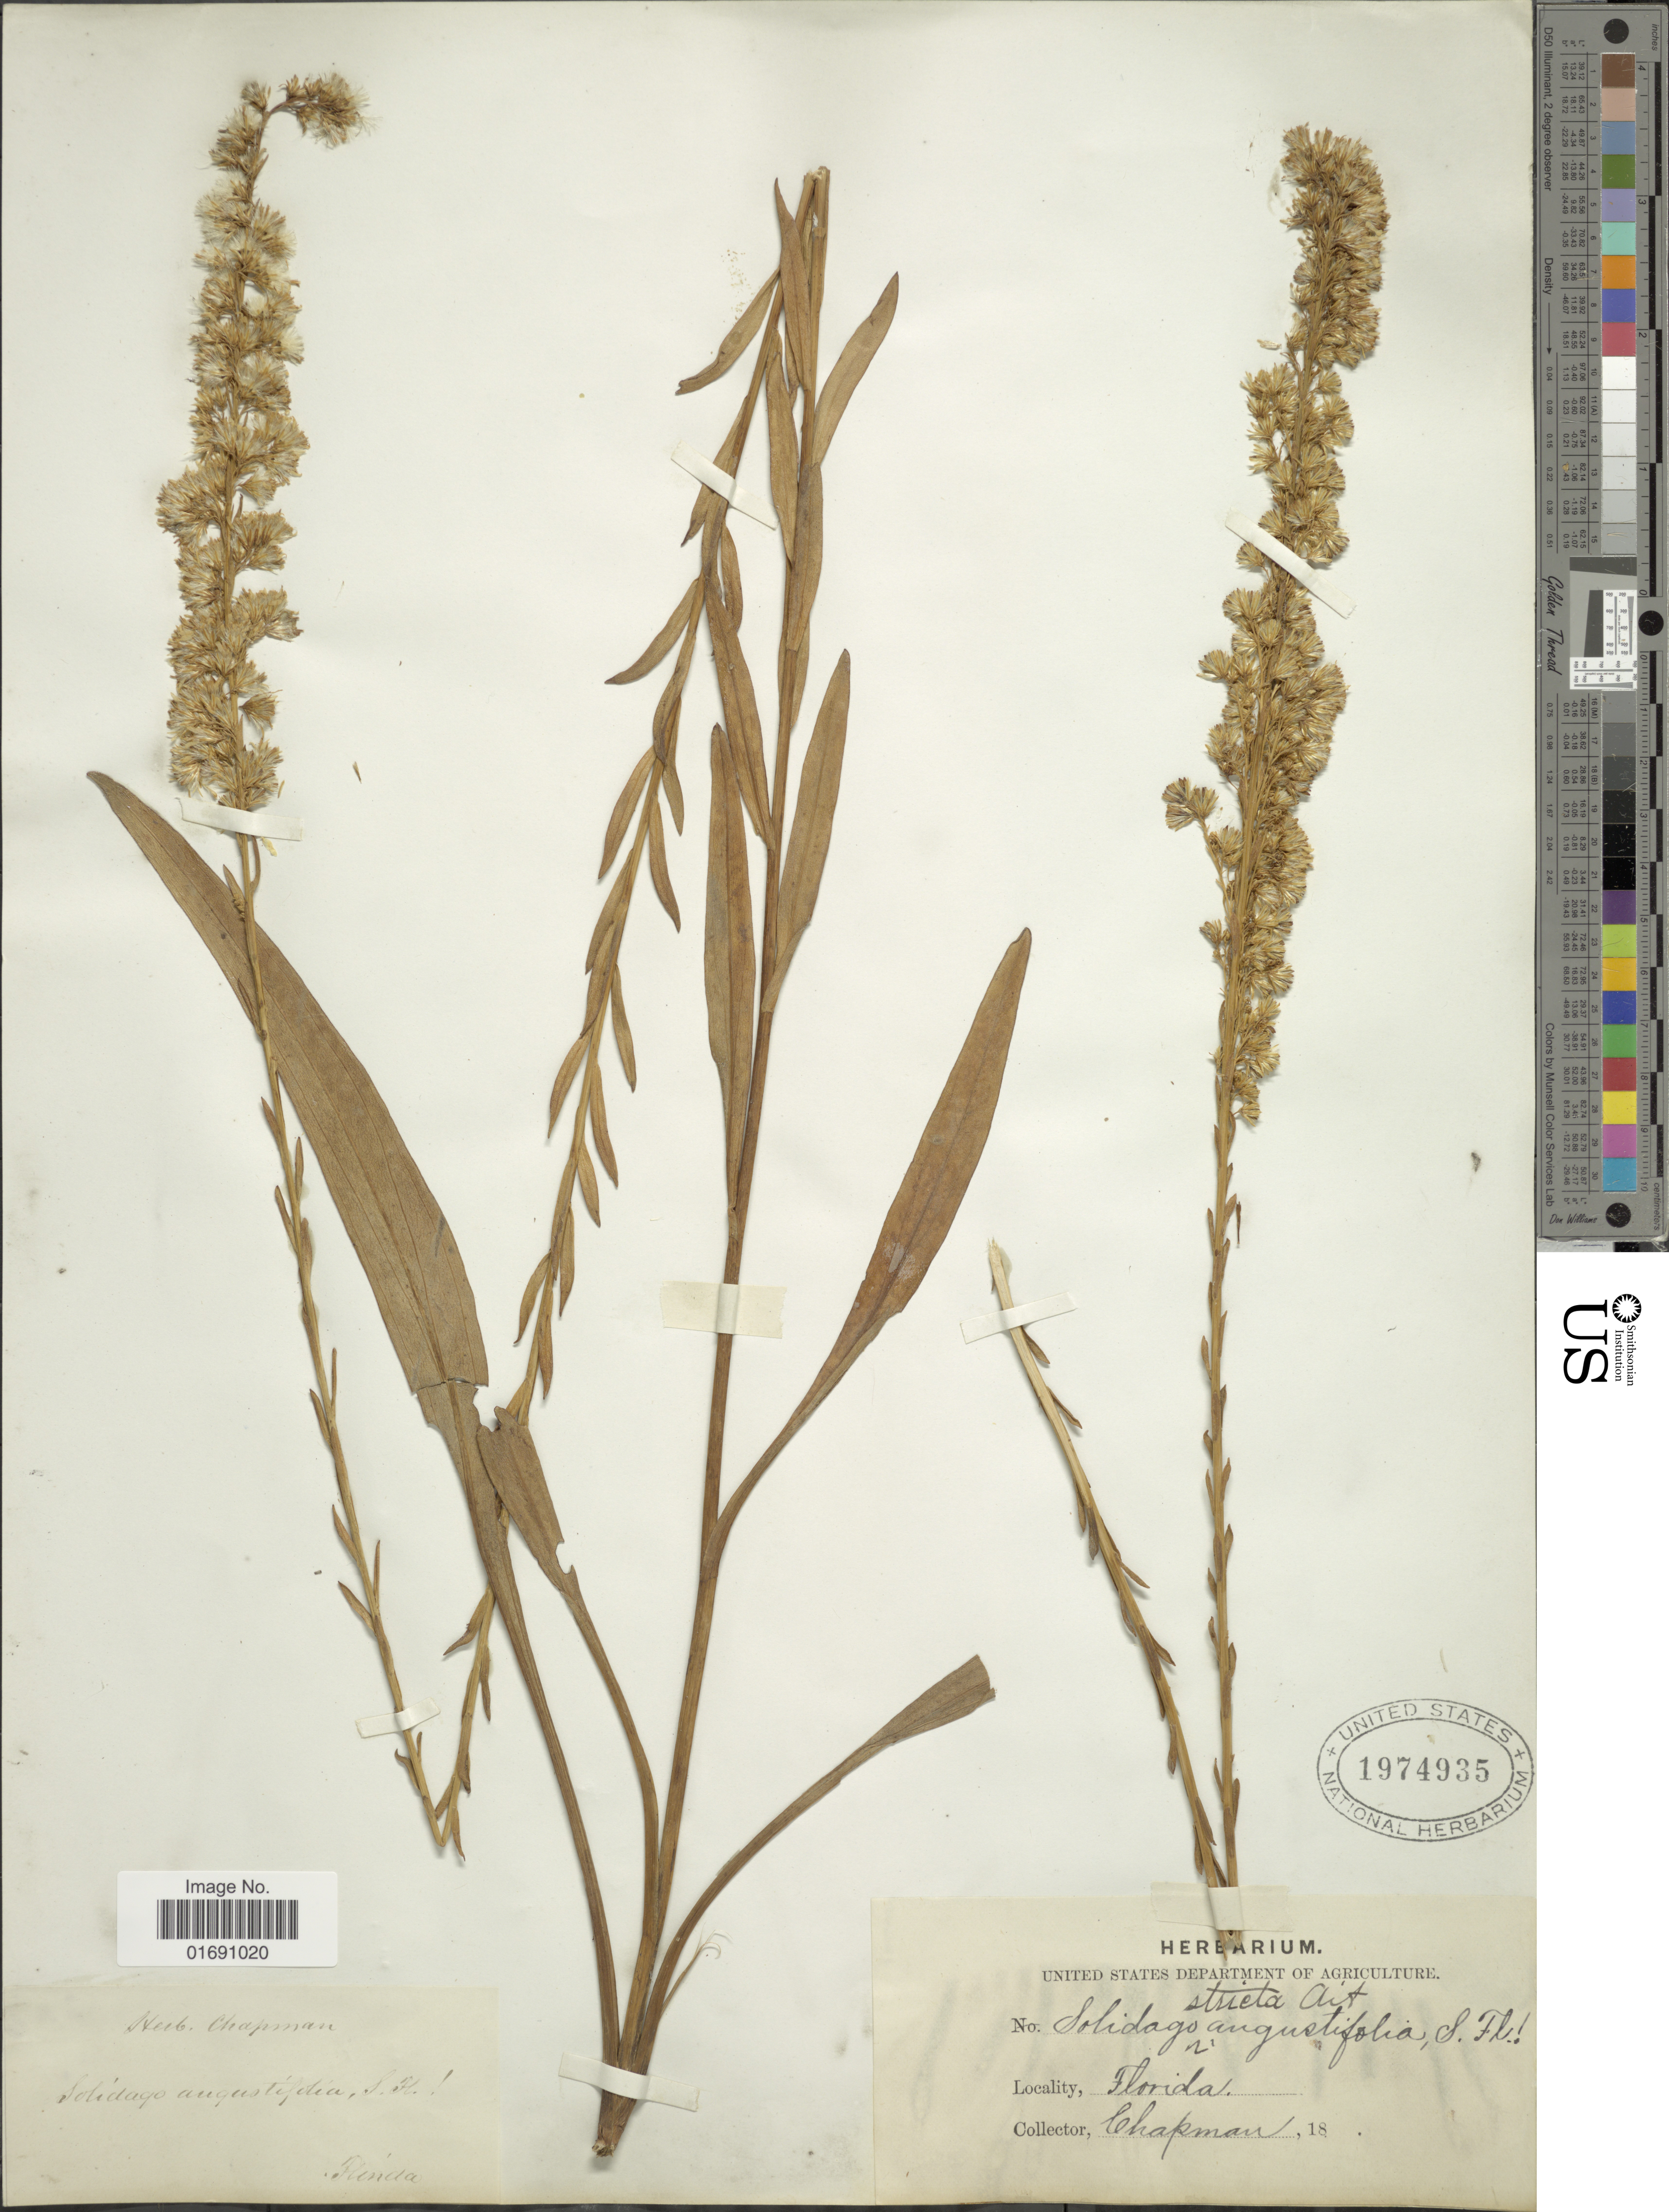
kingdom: Plantae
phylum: Tracheophyta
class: Magnoliopsida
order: Asterales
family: Asteraceae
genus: Solidago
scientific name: Solidago stricta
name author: Aiton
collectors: A. Chapman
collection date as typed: Transcribed d/m/y: //18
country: United States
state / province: Florida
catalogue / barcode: US 1974935